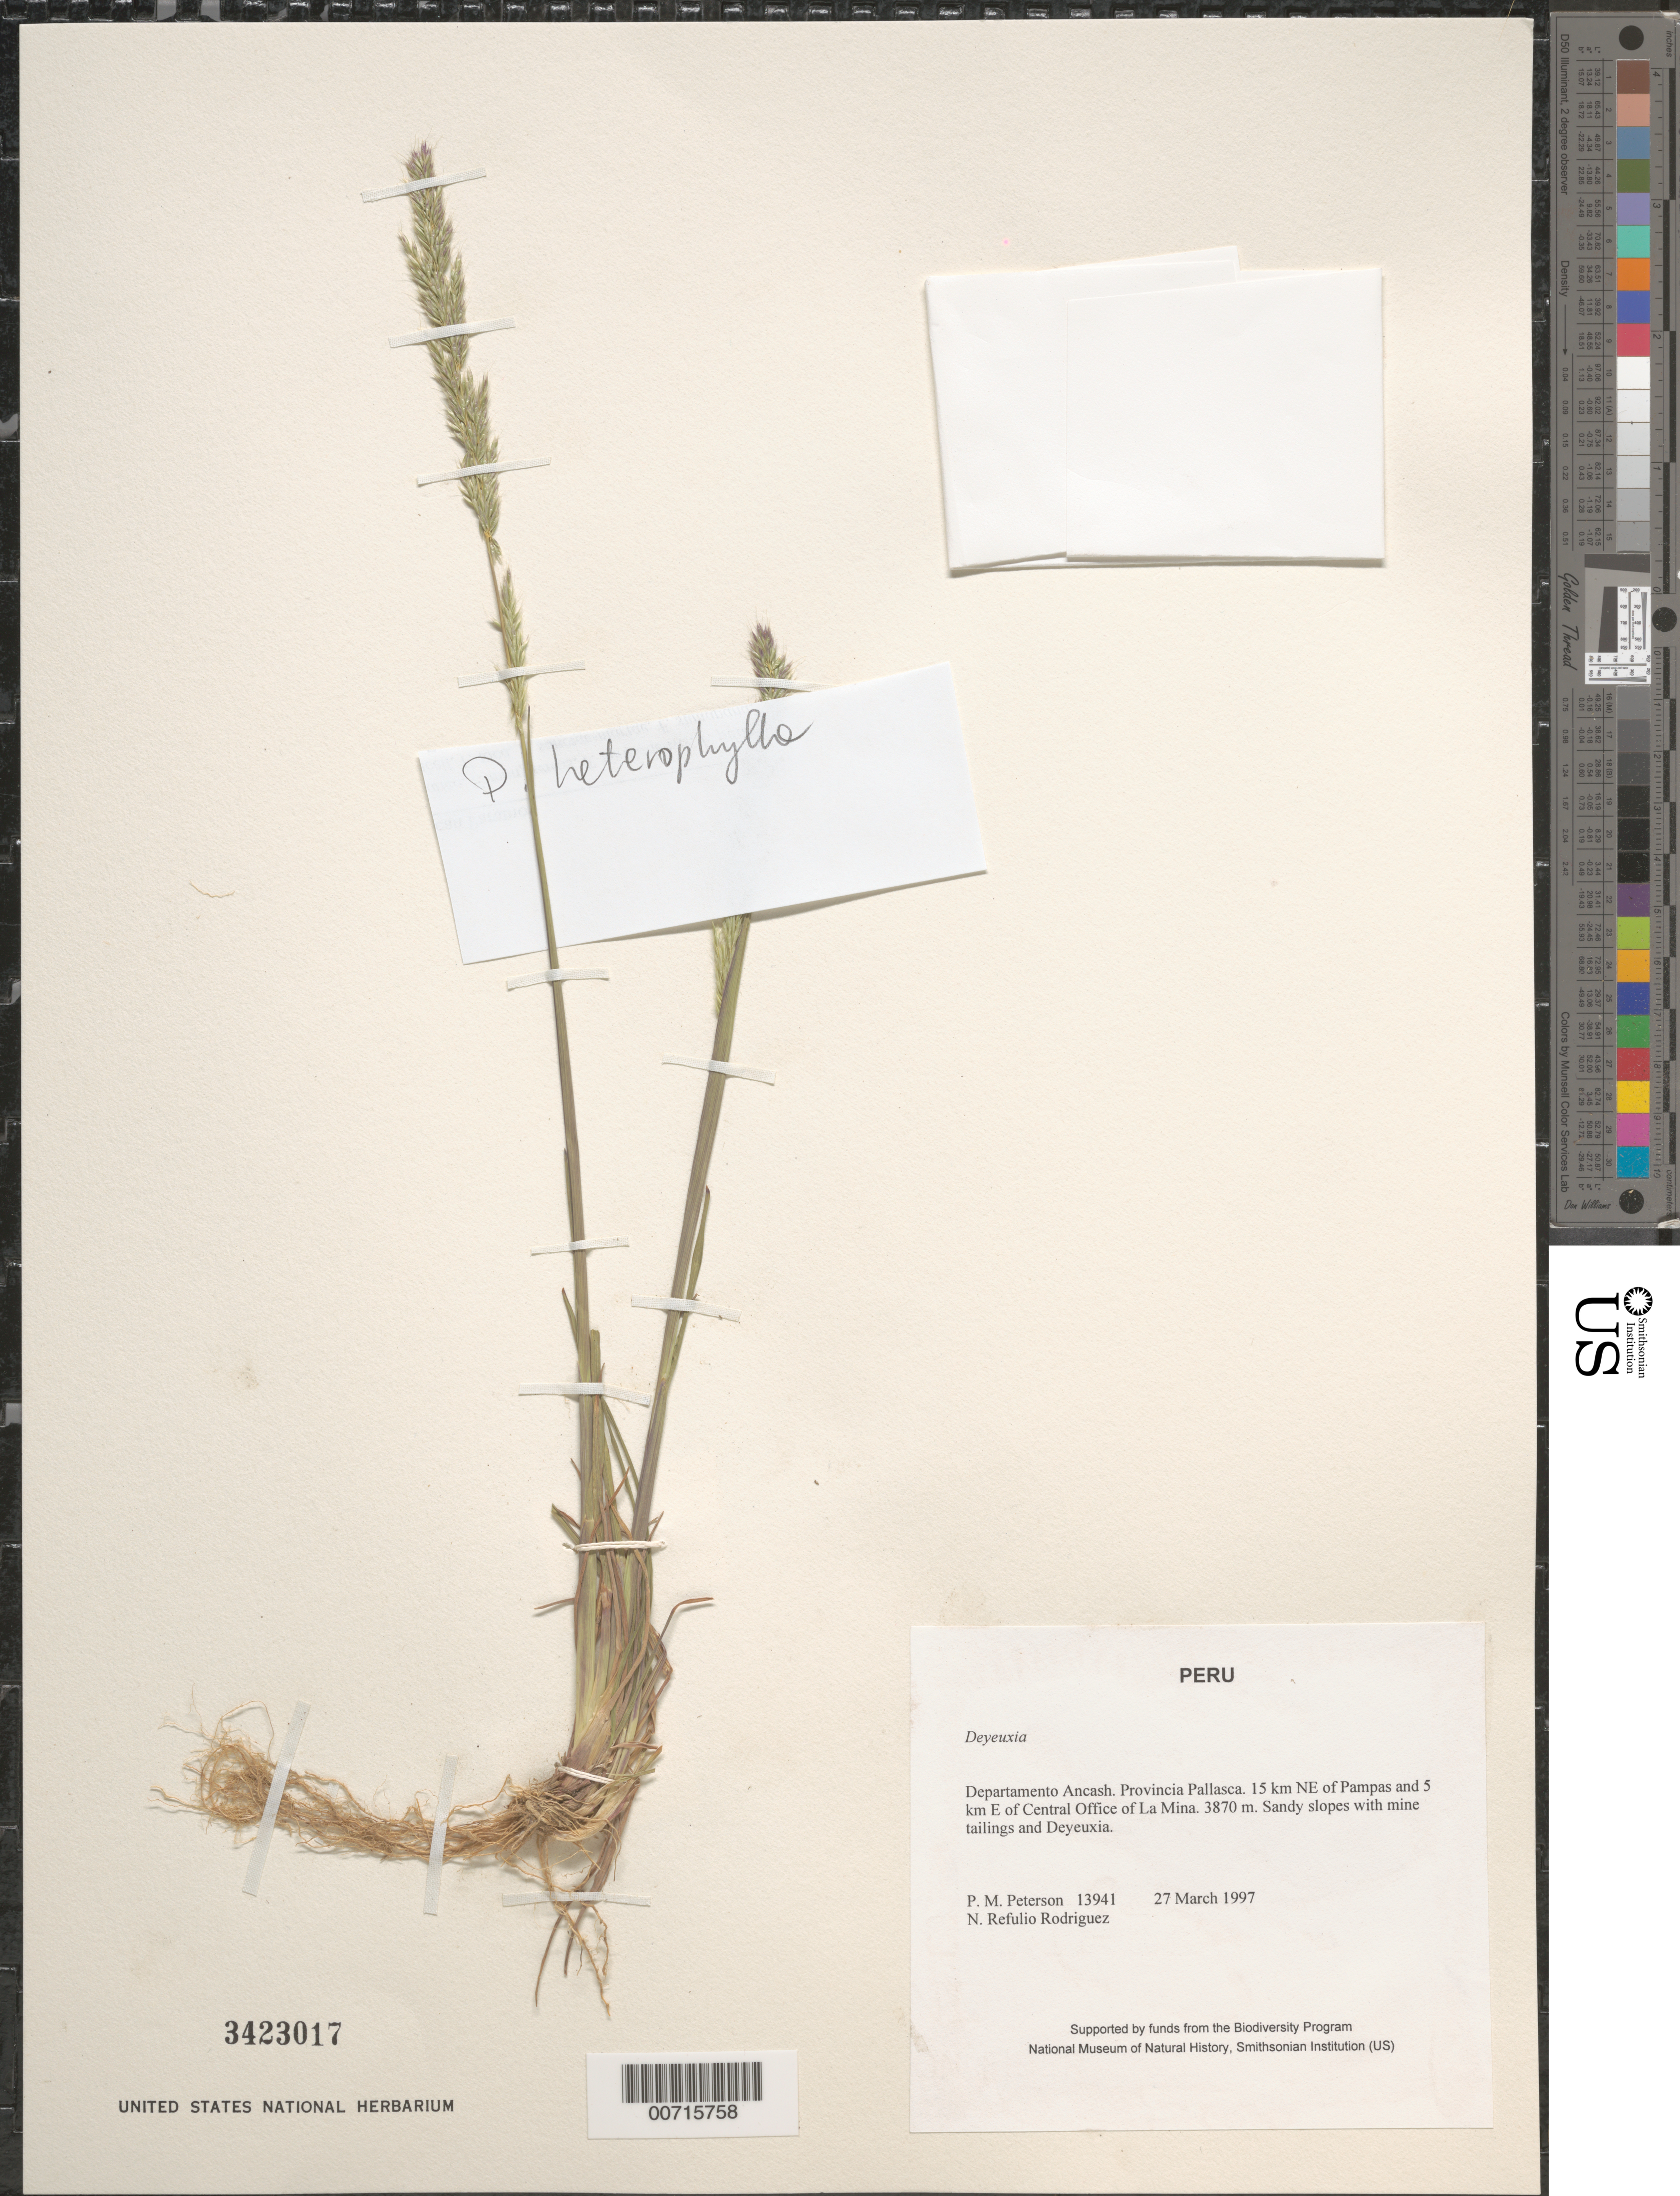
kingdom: Plantae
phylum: Tracheophyta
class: Liliopsida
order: Poales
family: Poaceae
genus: Calamagrostis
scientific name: Calamagrostis sp.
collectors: P. M. Peterson & N. Refulio-Rodríguez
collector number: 13941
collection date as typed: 27 Mar 1997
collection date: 1997-03-27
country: Peru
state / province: Ancash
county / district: Pallasca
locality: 15 km NE of Pampas and 5 km E of Central Office of La Mina.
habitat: Sandy slopes with mine tailings and Deyeuxia.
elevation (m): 3870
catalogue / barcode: US 3423017